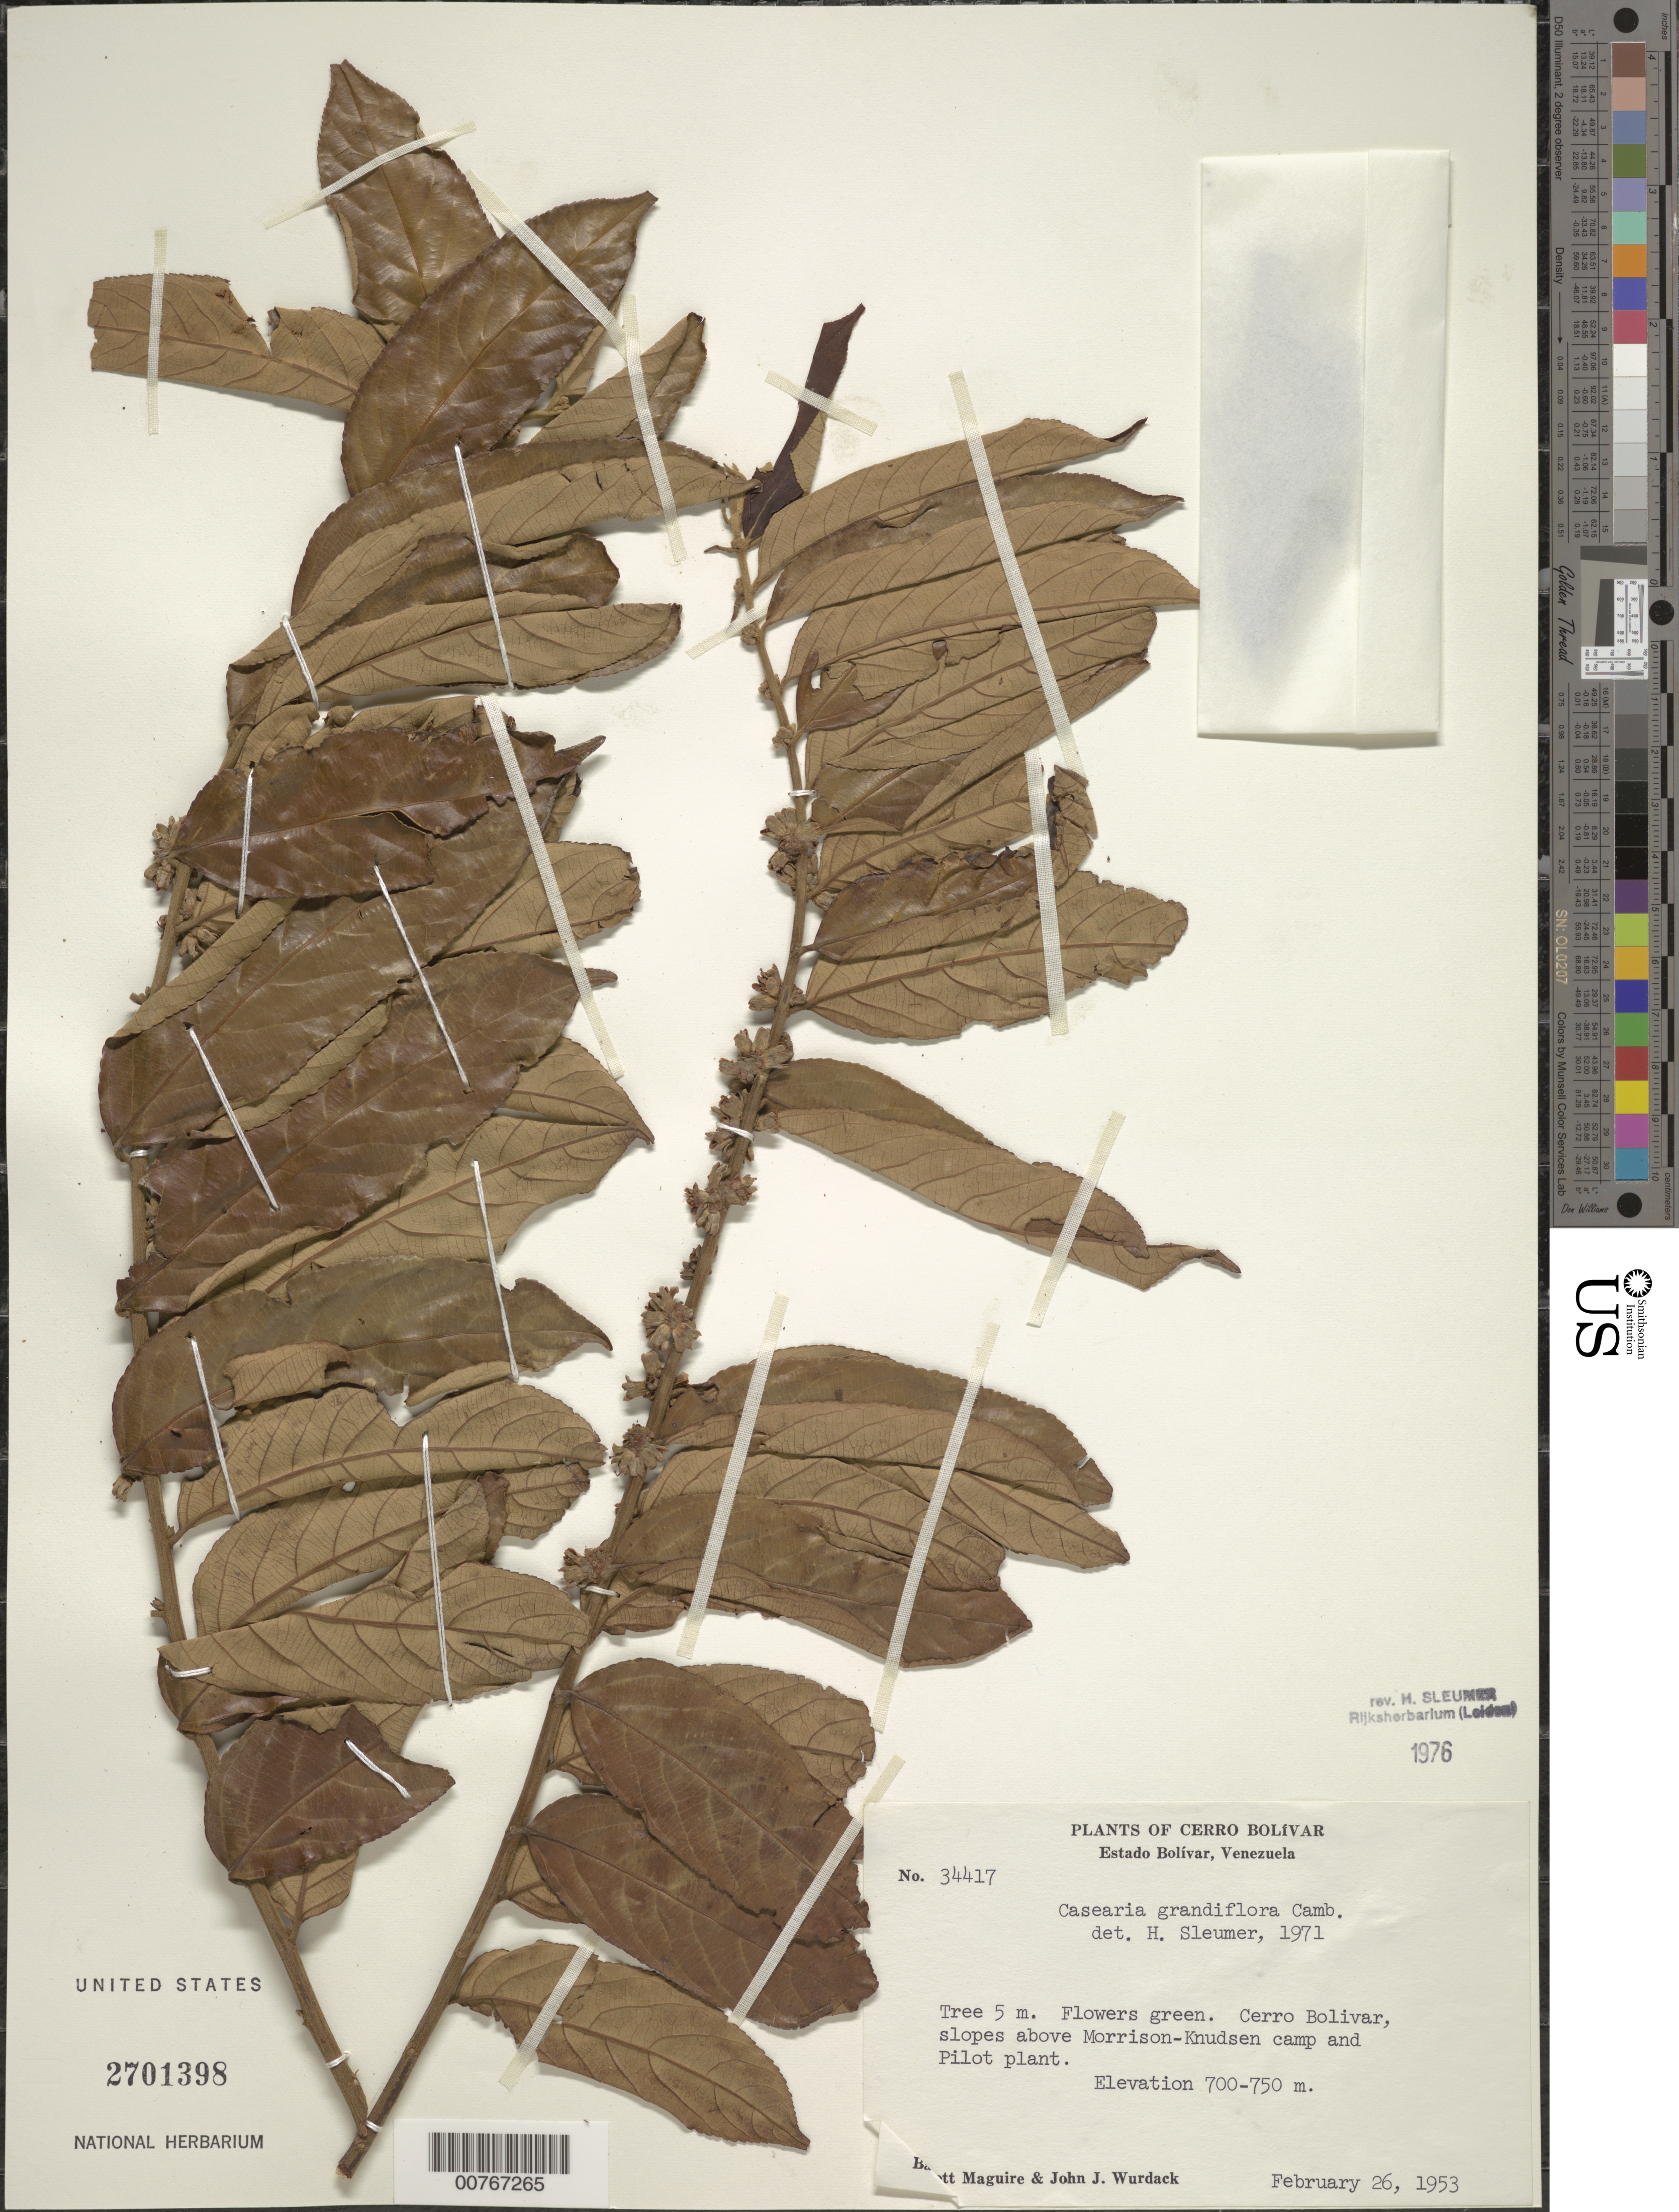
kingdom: Plantae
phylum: Tracheophyta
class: Magnoliopsida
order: Malpighiales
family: Salicaceae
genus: Casearia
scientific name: Casearia grandiflora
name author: Cambess.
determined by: Sleumer, H. O.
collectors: B. Maguire & J. J. Wurdack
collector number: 34417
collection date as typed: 26-Feb-53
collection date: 1953-02-26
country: Venezuela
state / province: Bolívar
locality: Cerro Bolívar, Morrison-Knudsen Camp and Pilot plant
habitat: Slopes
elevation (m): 700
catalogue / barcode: US 2701398